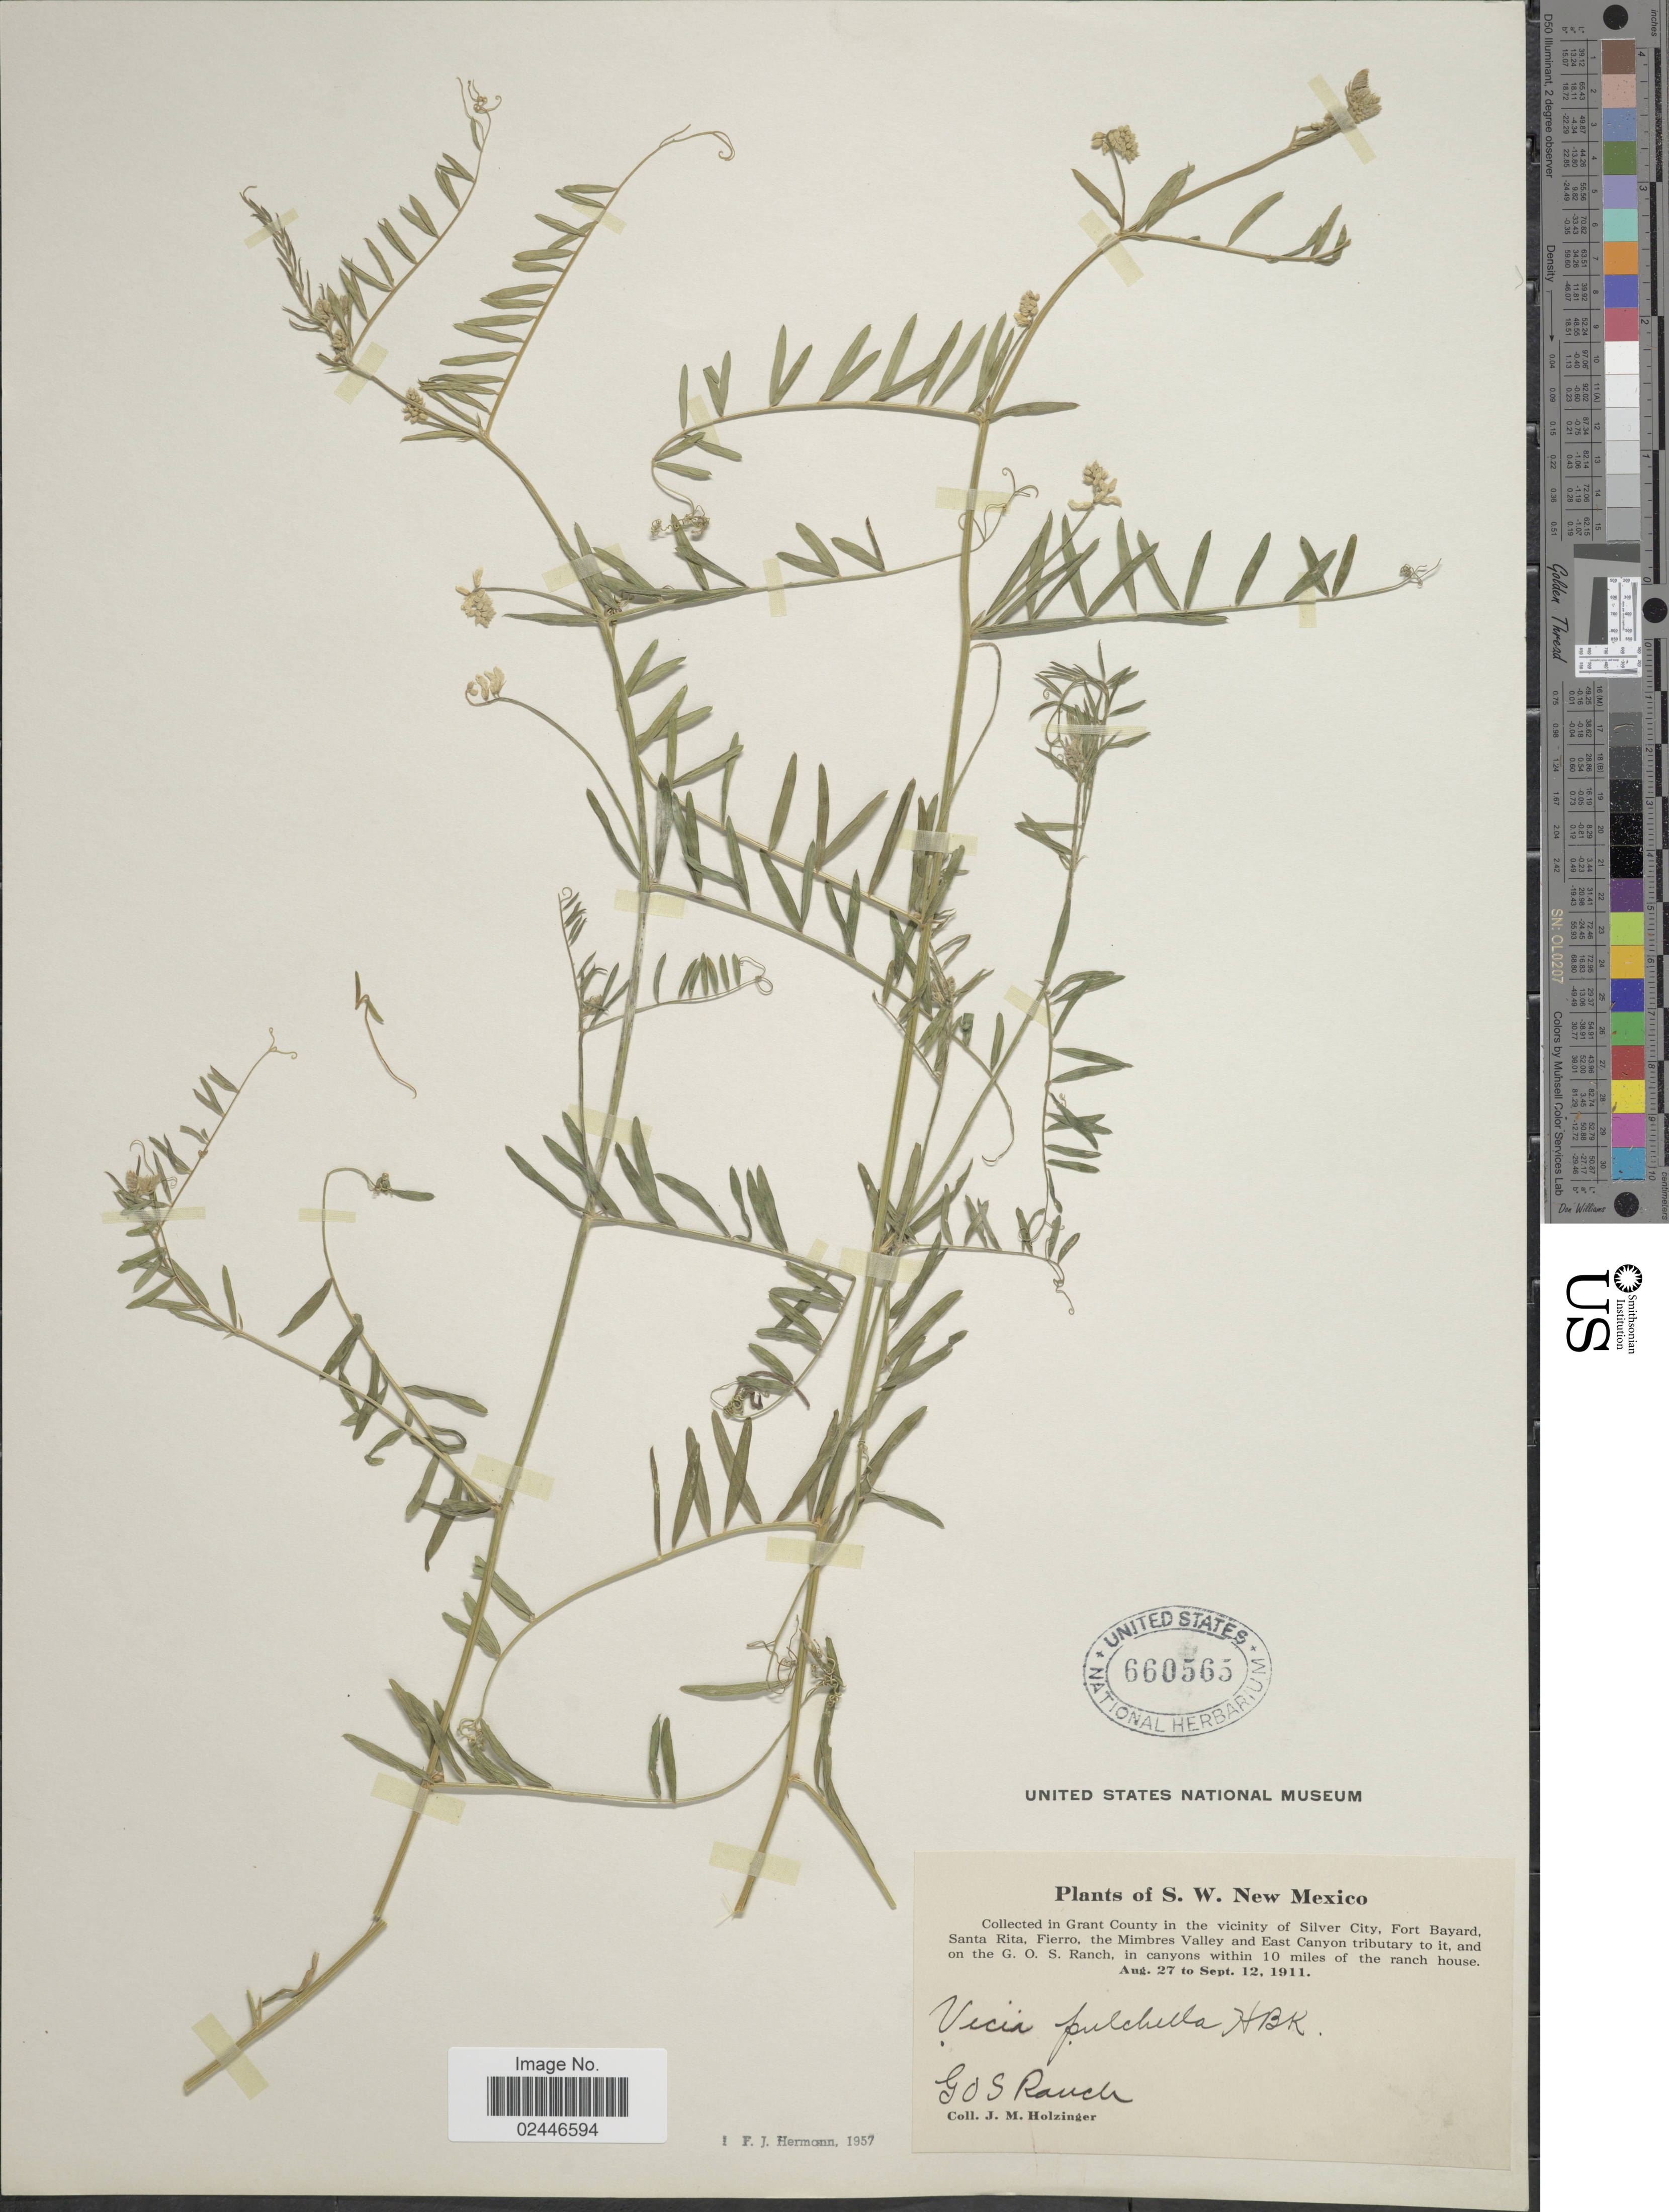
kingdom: Plantae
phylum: Tracheophyta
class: Magnoliopsida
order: Fabales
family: Fabaceae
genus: Vicia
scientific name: Vicia pulchella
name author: Kunth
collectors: J. M. Holzinger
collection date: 1911-08-27/1911-09-12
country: United States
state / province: New Mexico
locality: S.W. New Mexico, Grant County in the Vicinity of Silver City, Fort Bayard, Santa Rita, Fierro, the Mimbres Valley and East Canyon tributary to it, and on the G.O.S. Ranch, G.O.S. Ranch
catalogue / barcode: US 660565